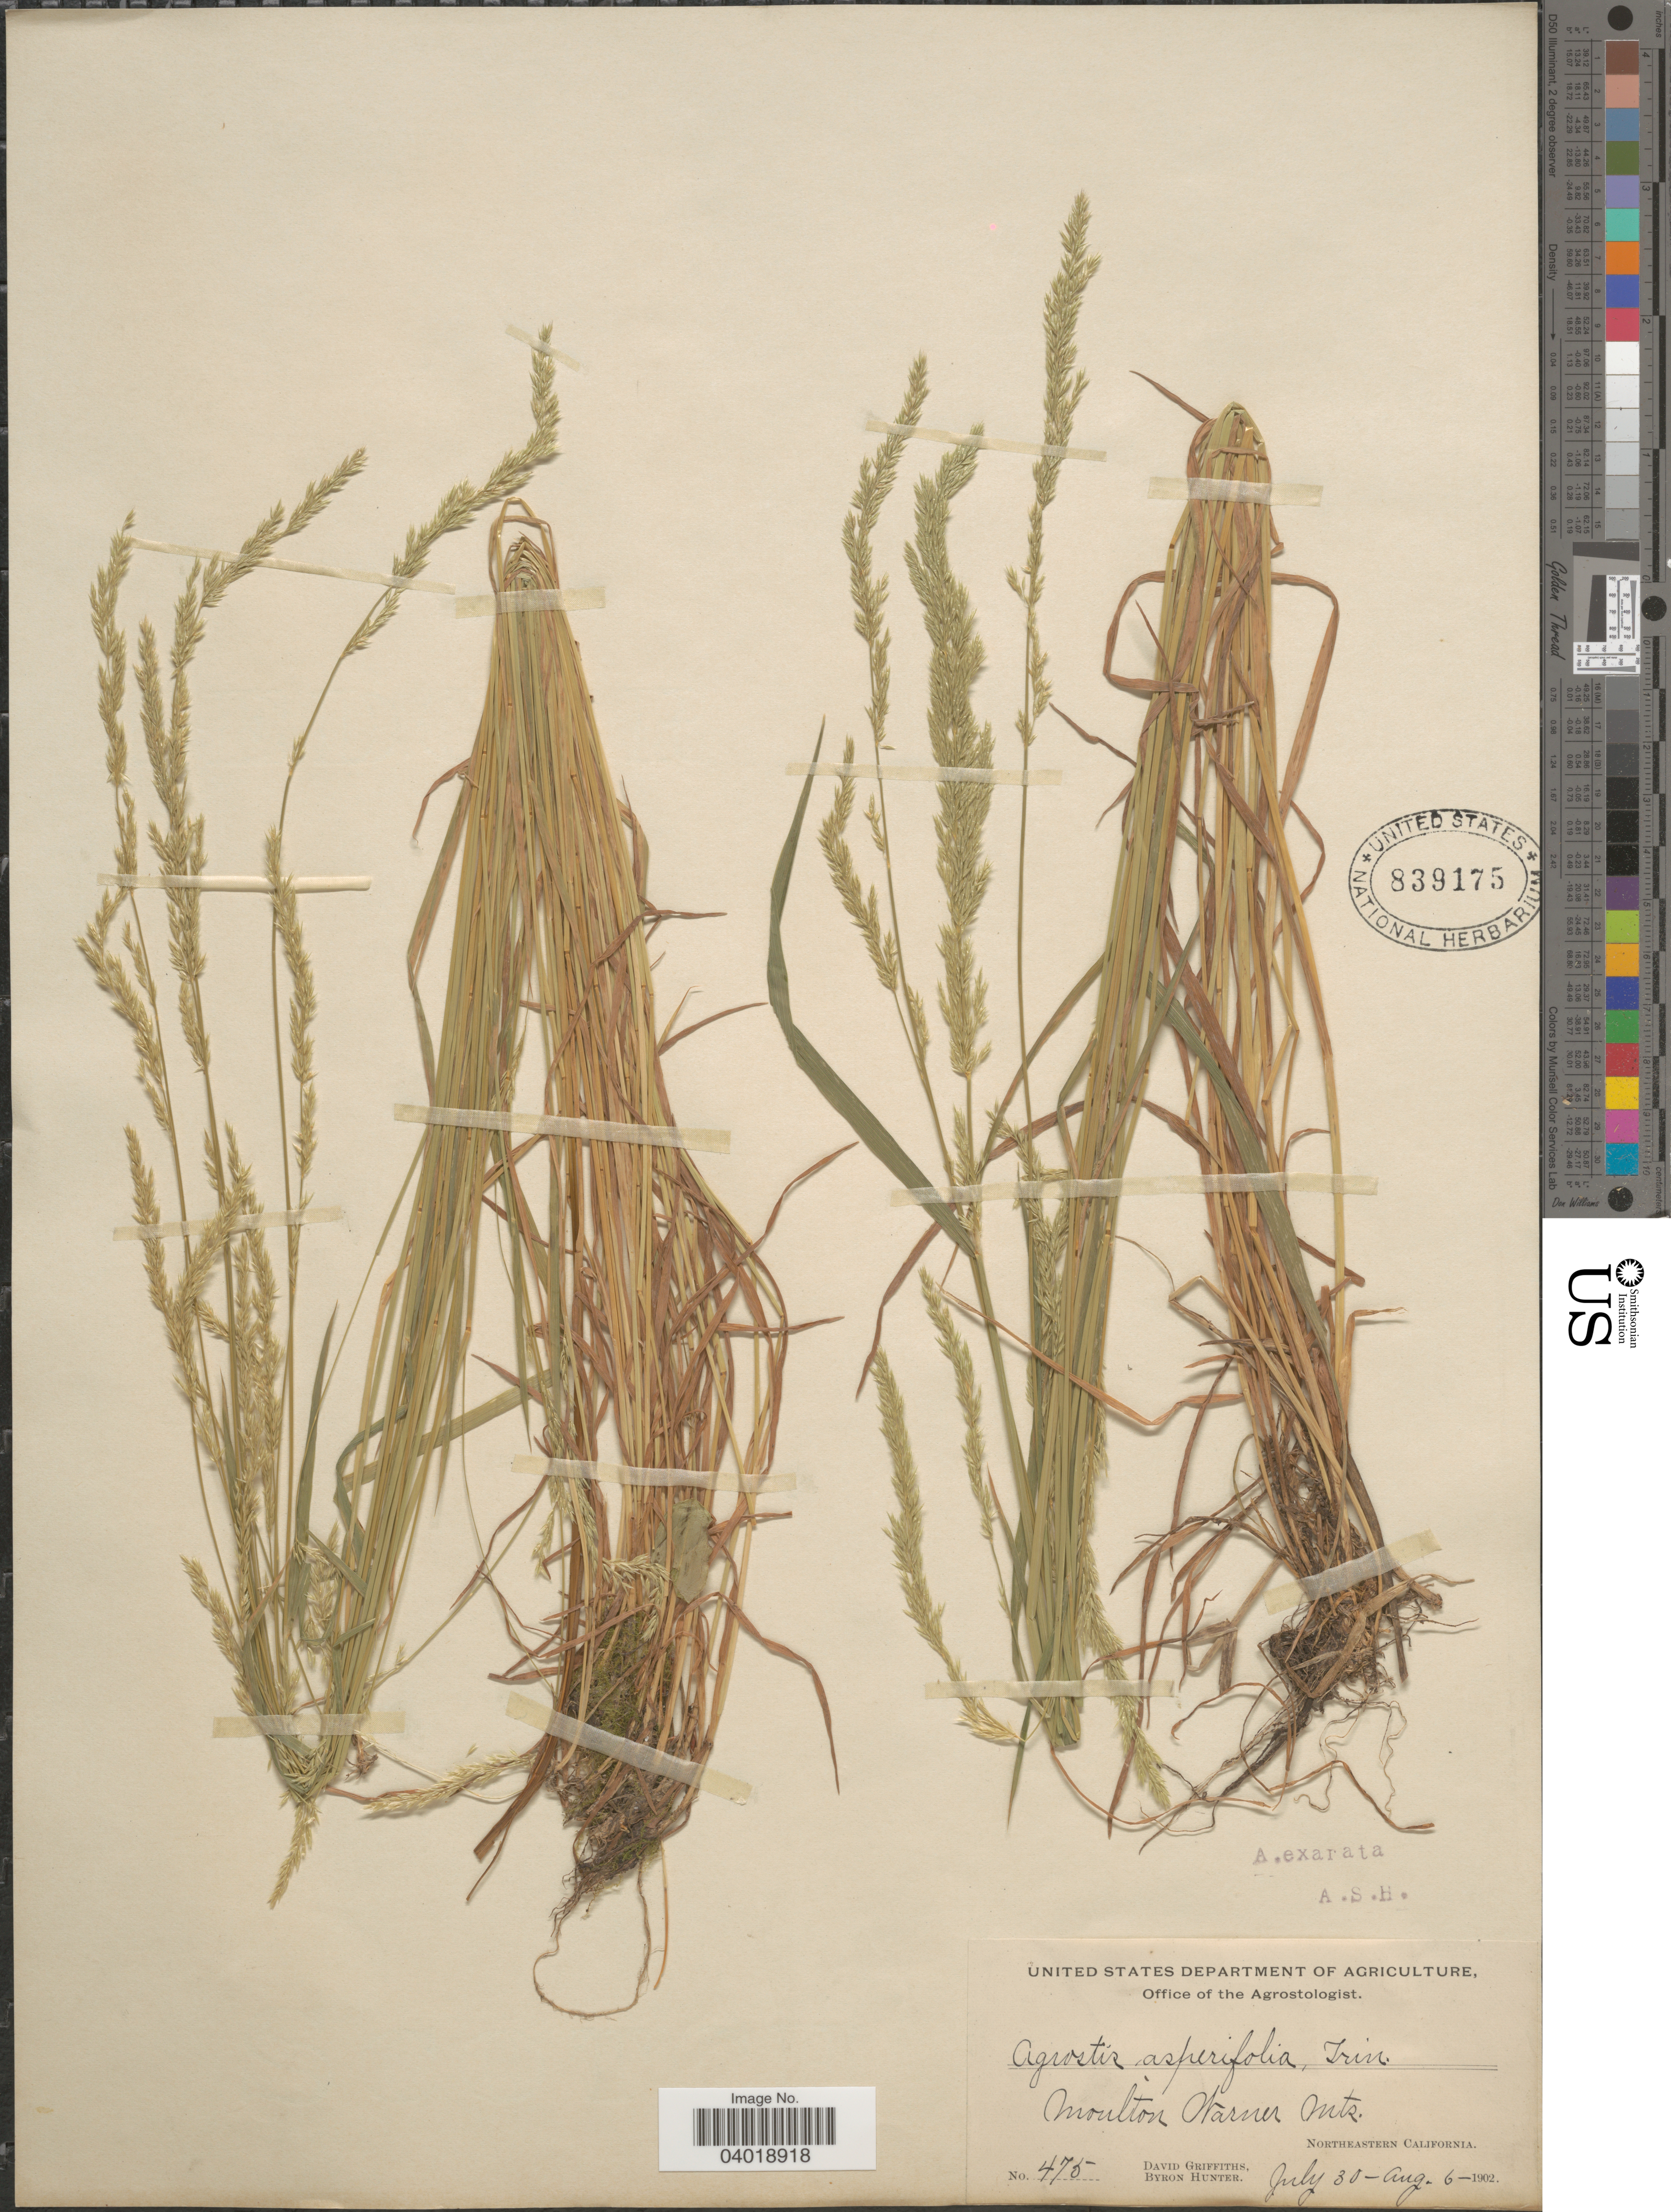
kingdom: Plantae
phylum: Tracheophyta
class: Liliopsida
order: Poales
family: Poaceae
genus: Agrostis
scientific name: Agrostis exarata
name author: Trin.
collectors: D. Griffiths & B. Hunter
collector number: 475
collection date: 1902-07-30/1902-08-06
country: United States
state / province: California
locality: Moulton Warner Mts. Northeastern California.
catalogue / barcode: US 839175